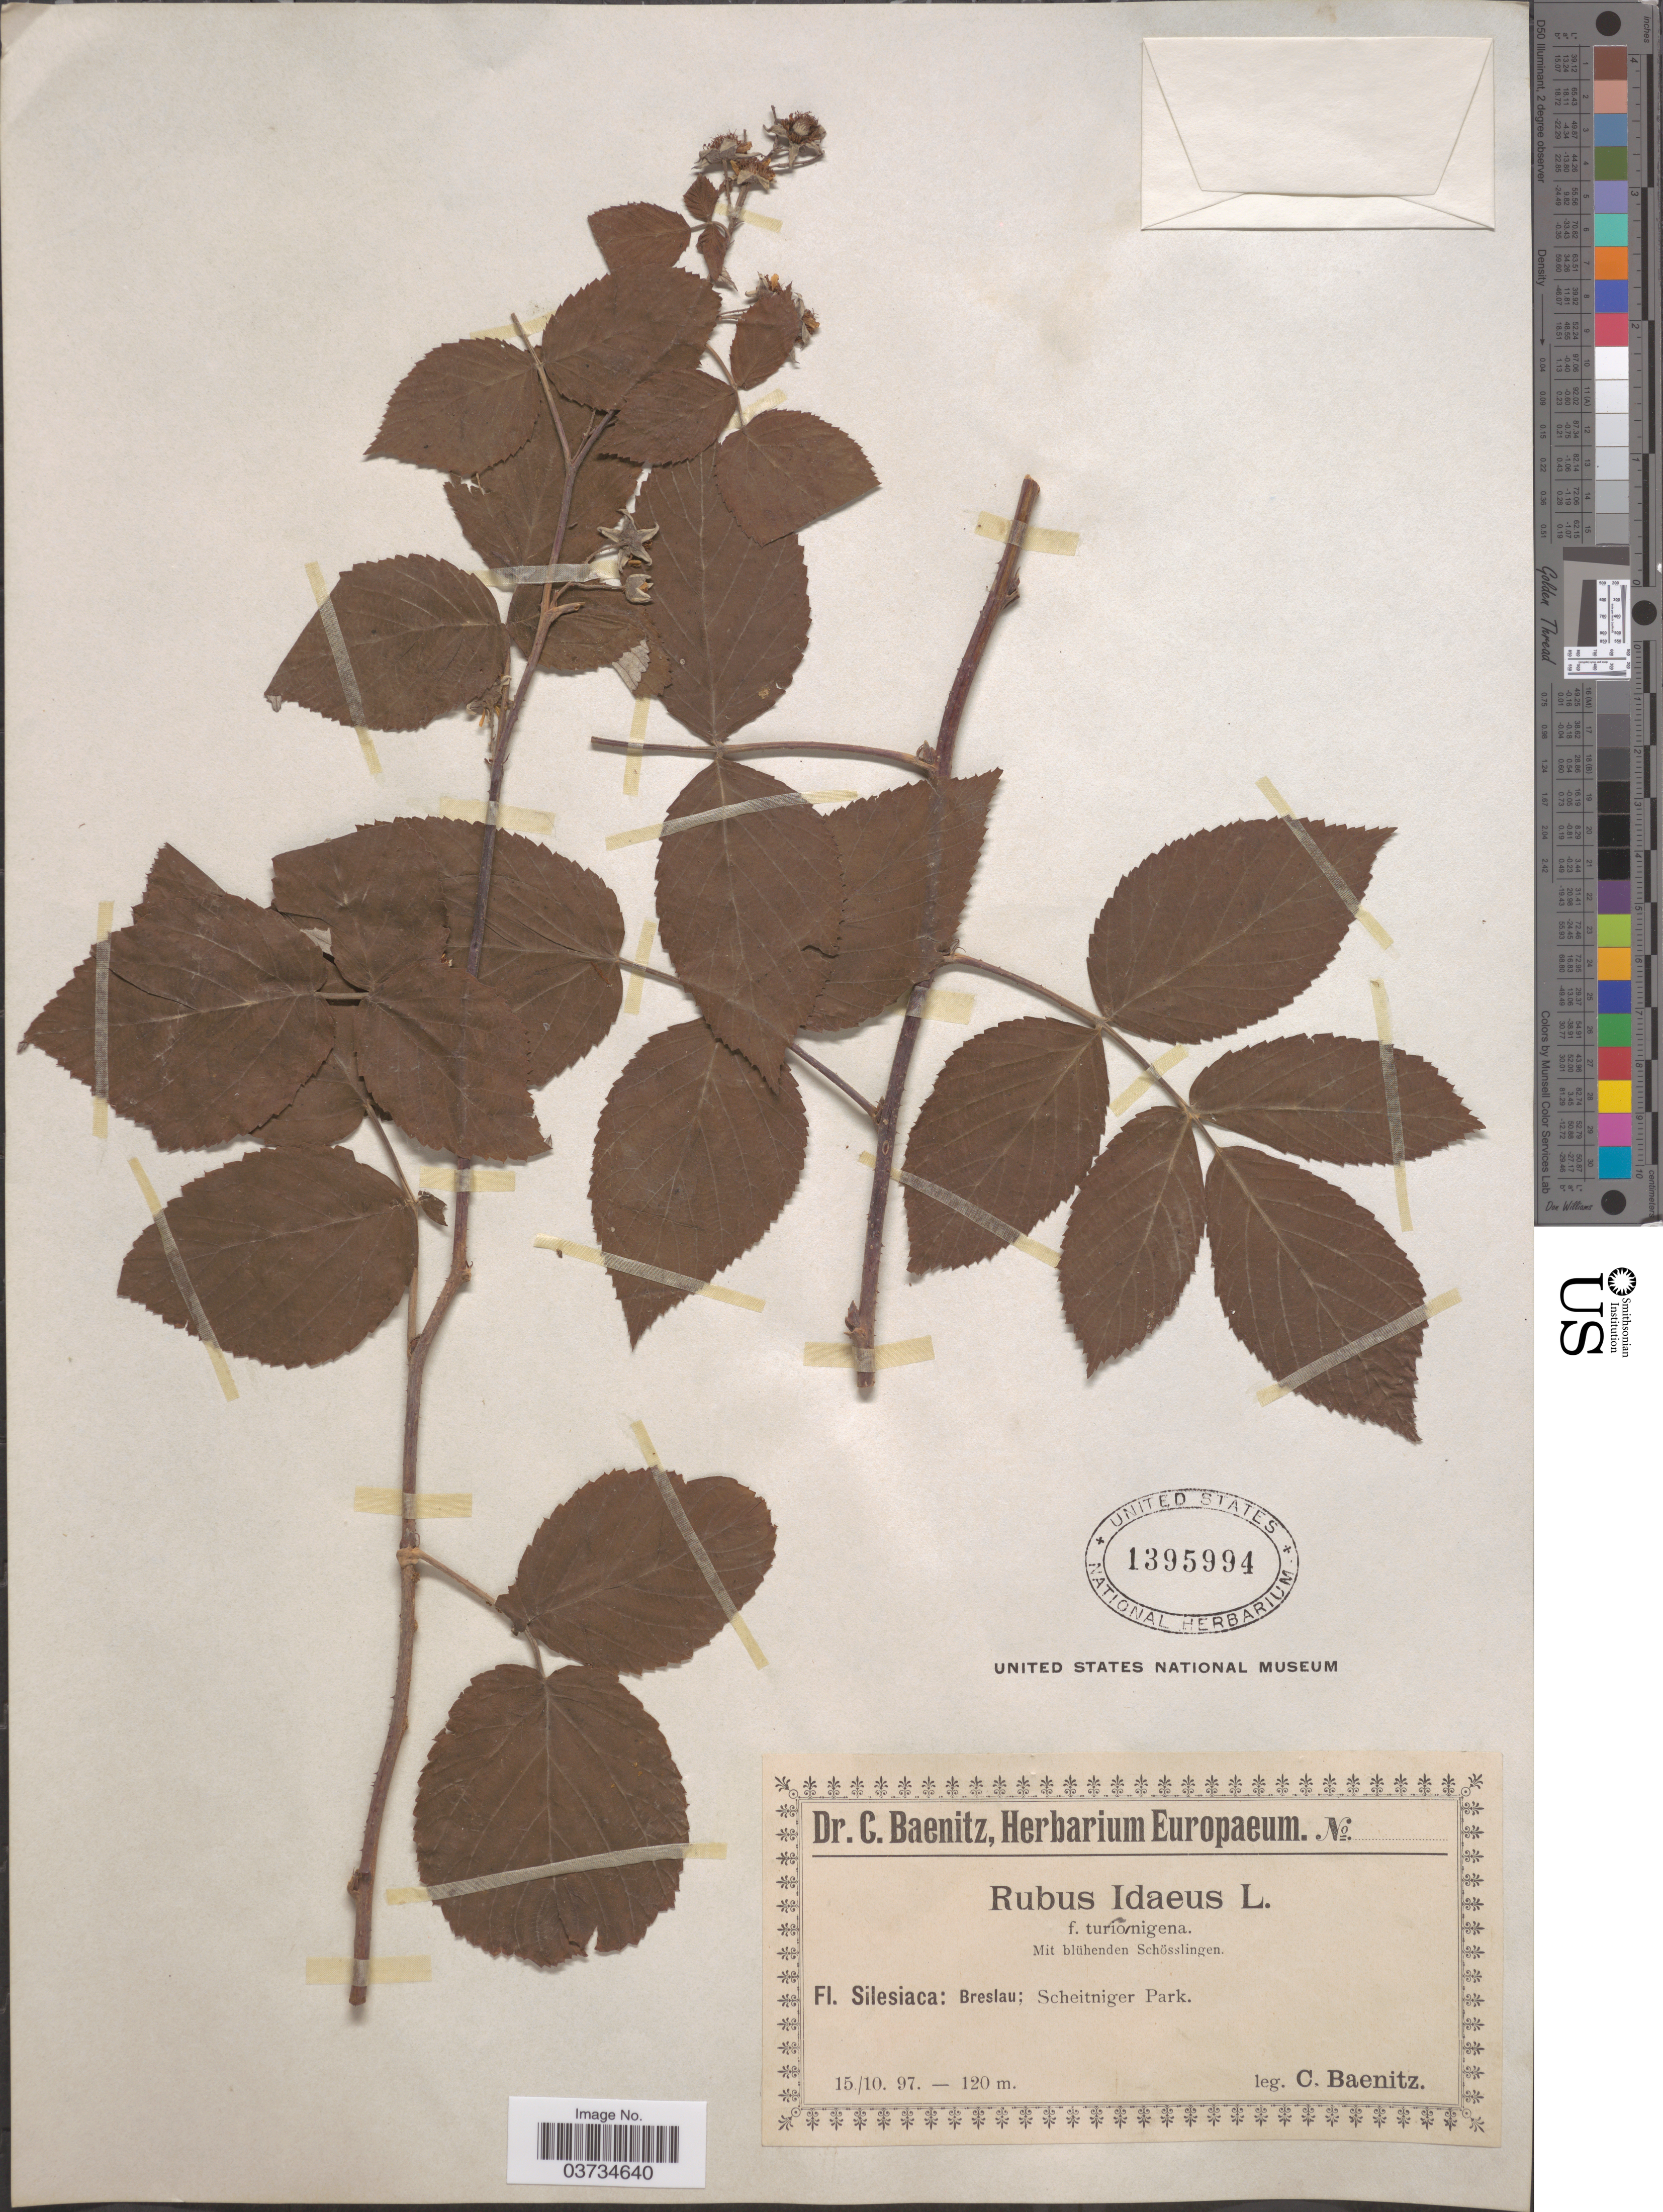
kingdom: Plantae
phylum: Tracheophyta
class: Magnoliopsida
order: Rosales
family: Rosaceae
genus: Rubus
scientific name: Rubus idaeus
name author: L.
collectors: C. G. Baenitz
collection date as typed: Transcribed d/m/y: 15/10/97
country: Poland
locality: Silesiaca: Breslau; Scheitniger Park.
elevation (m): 120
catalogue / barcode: US 1395994